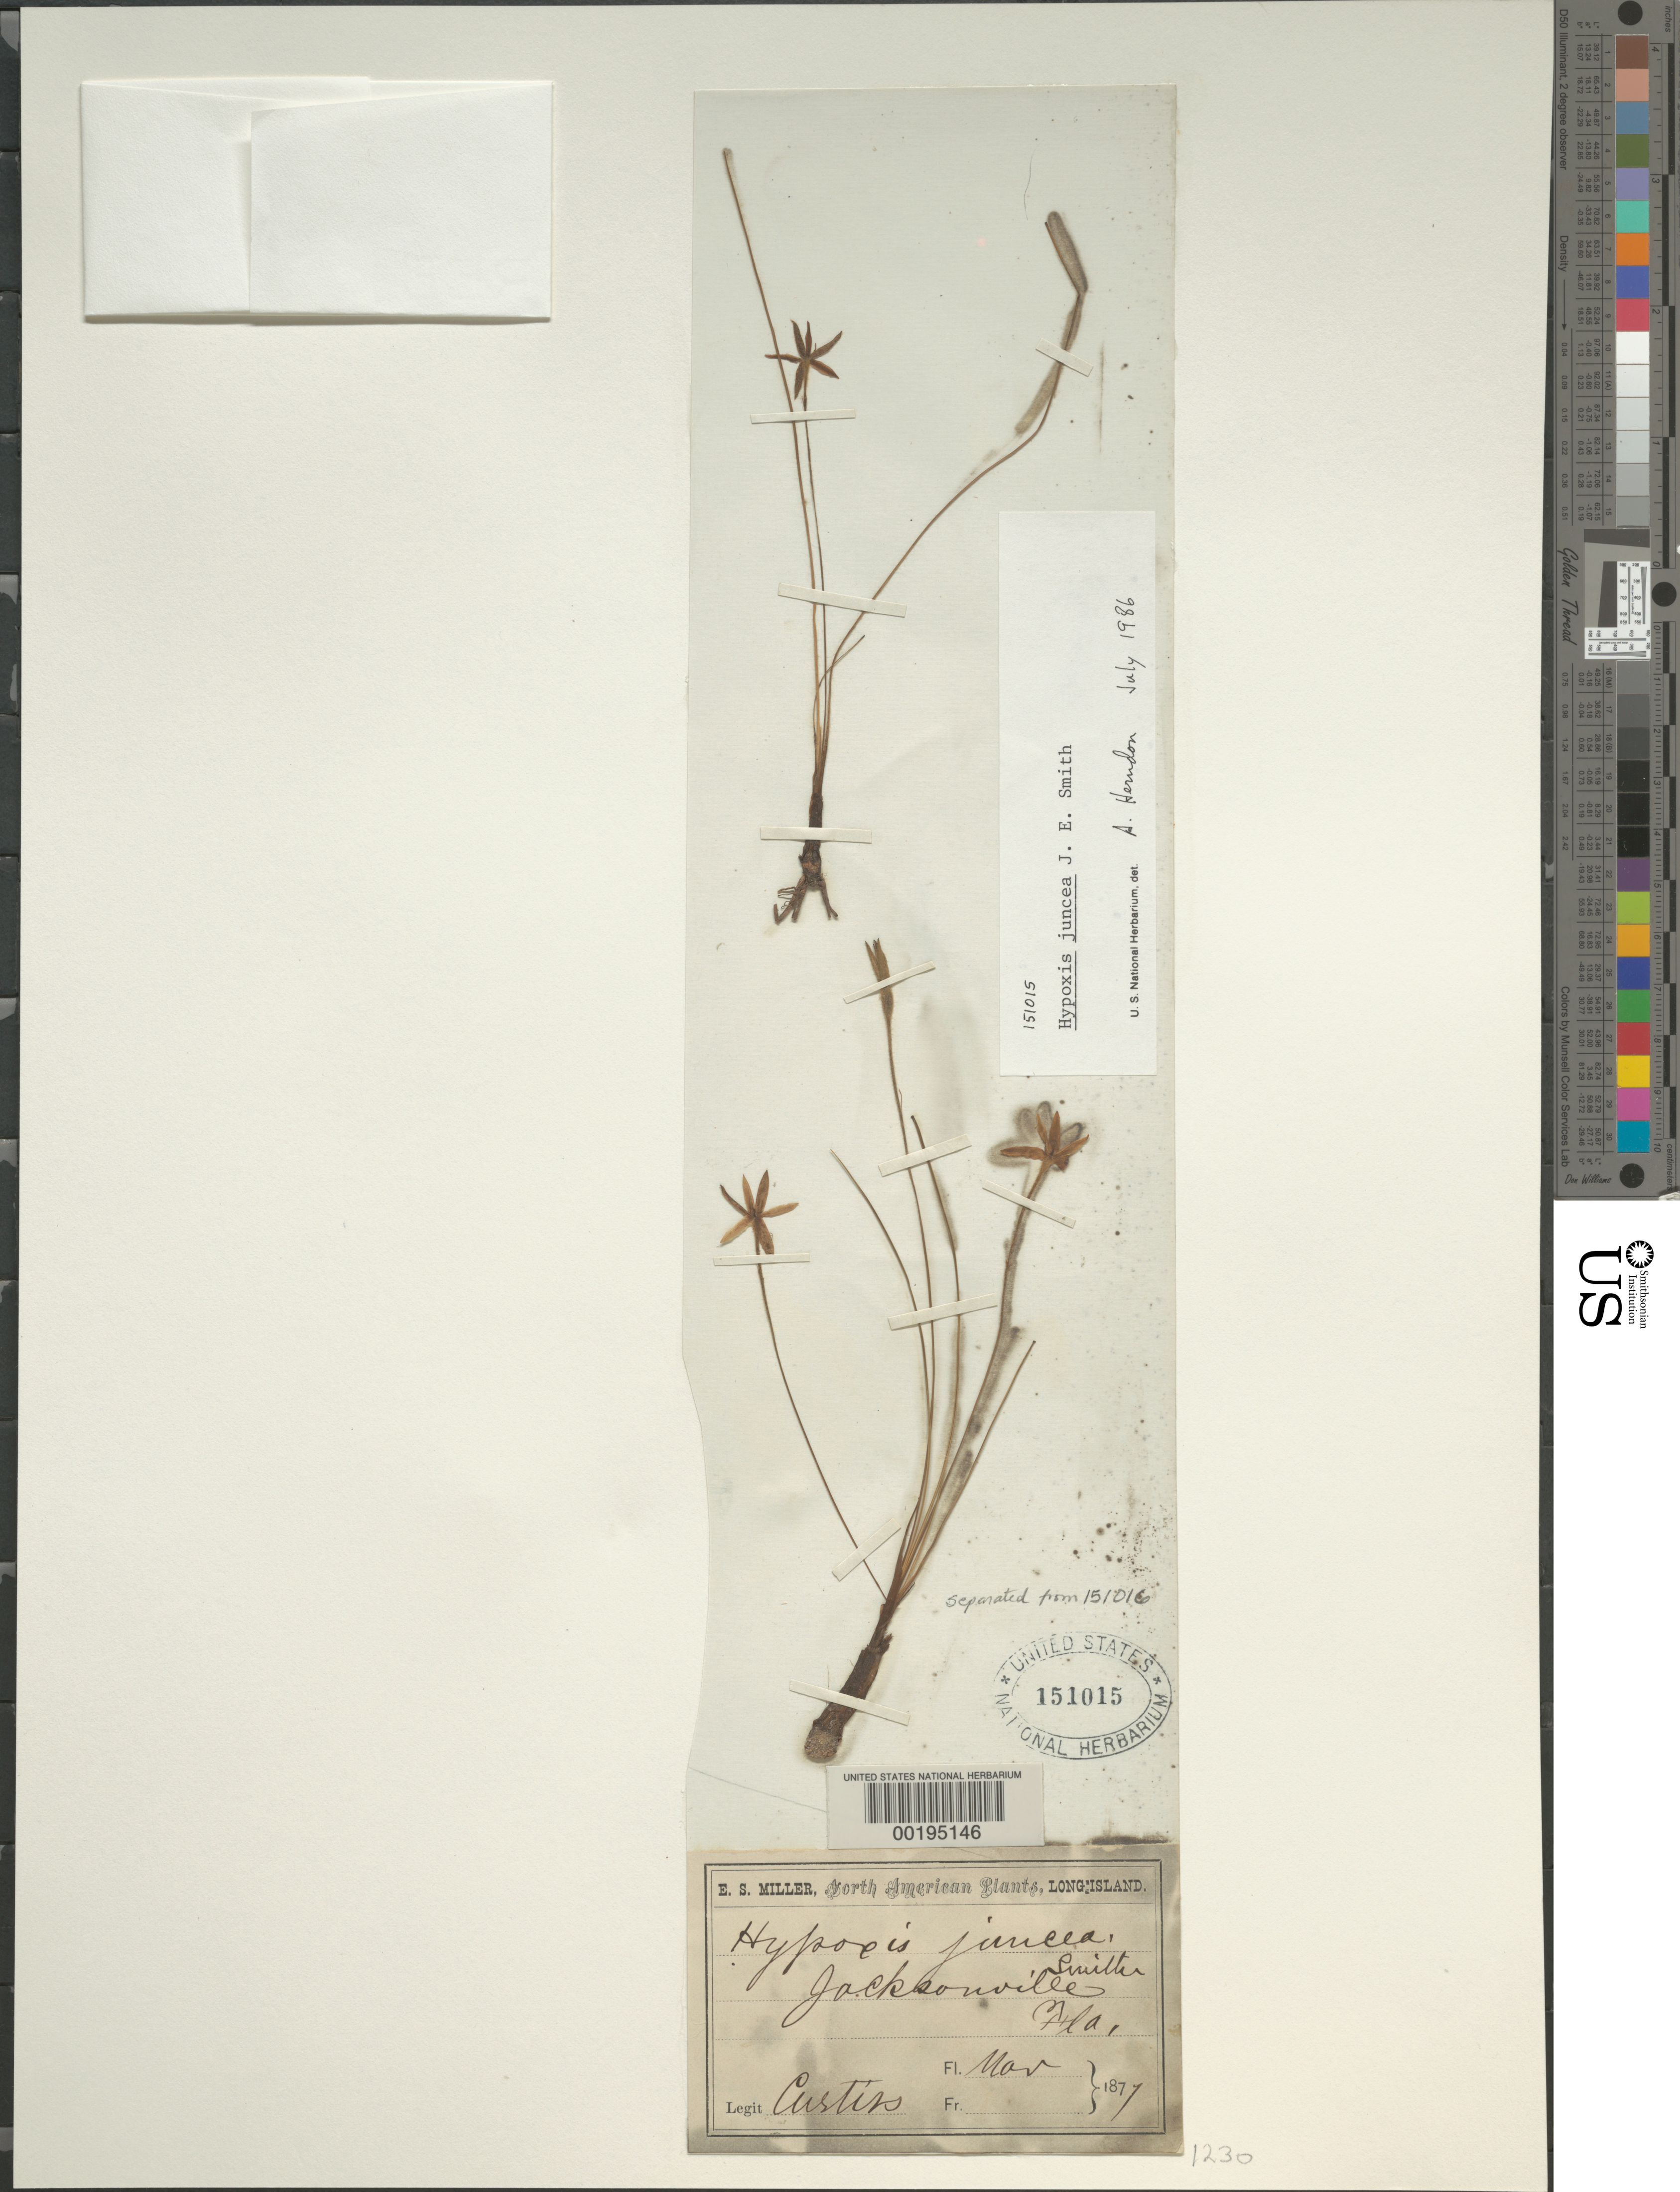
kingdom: Plantae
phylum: Tracheophyta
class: Liliopsida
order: Asparagales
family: Hypoxidaceae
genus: Hypoxis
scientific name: Hypoxis juncea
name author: Small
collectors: A. H. Curtiss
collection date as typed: Mar 1877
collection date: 1877-03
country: United States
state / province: Florida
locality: Jacksonville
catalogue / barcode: US 151015